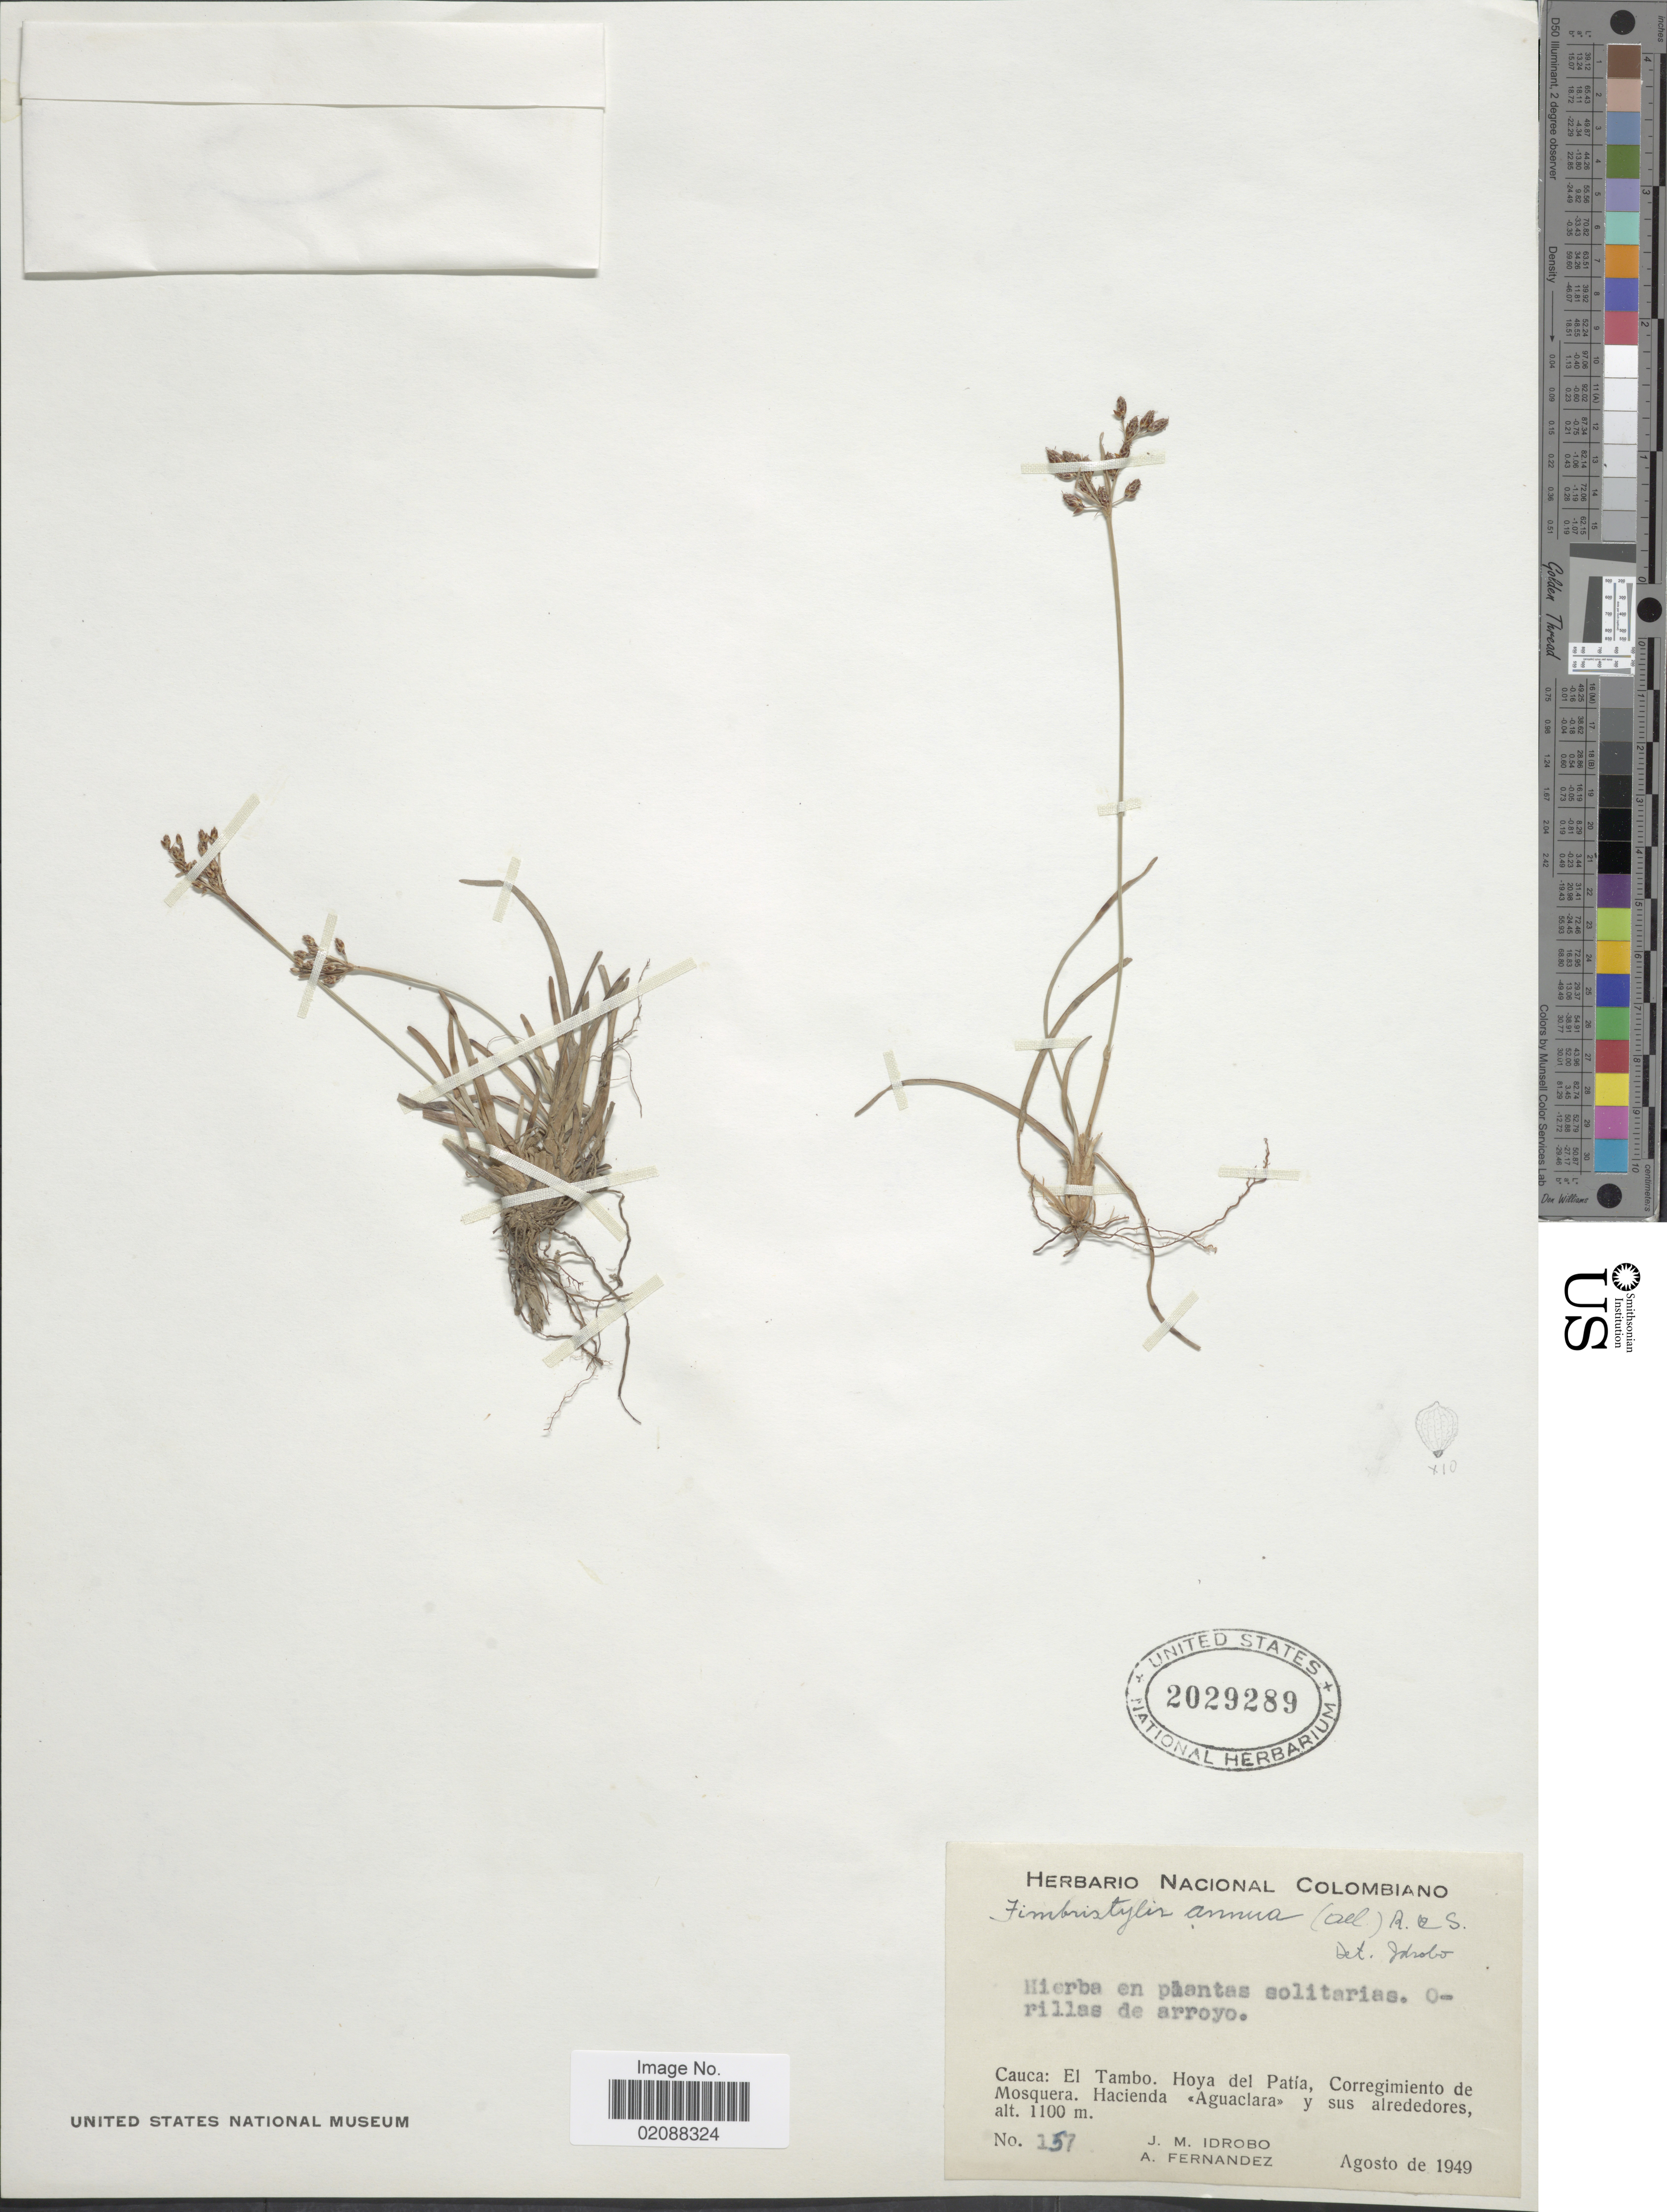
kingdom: Plantae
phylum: Tracheophyta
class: Liliopsida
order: Poales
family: Cyperaceae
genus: Fimbristylis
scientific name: Fimbristylis dichotoma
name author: (L.) Vahl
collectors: J. M. Idrobo & A. Fernandez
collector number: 157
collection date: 1949-08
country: Colombia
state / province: Cauca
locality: El Tambo, Hoya del Patia, Corregimiento de Mosquera, Hacienda Aguaclara y sus alrededores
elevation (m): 1100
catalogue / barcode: US 2029289